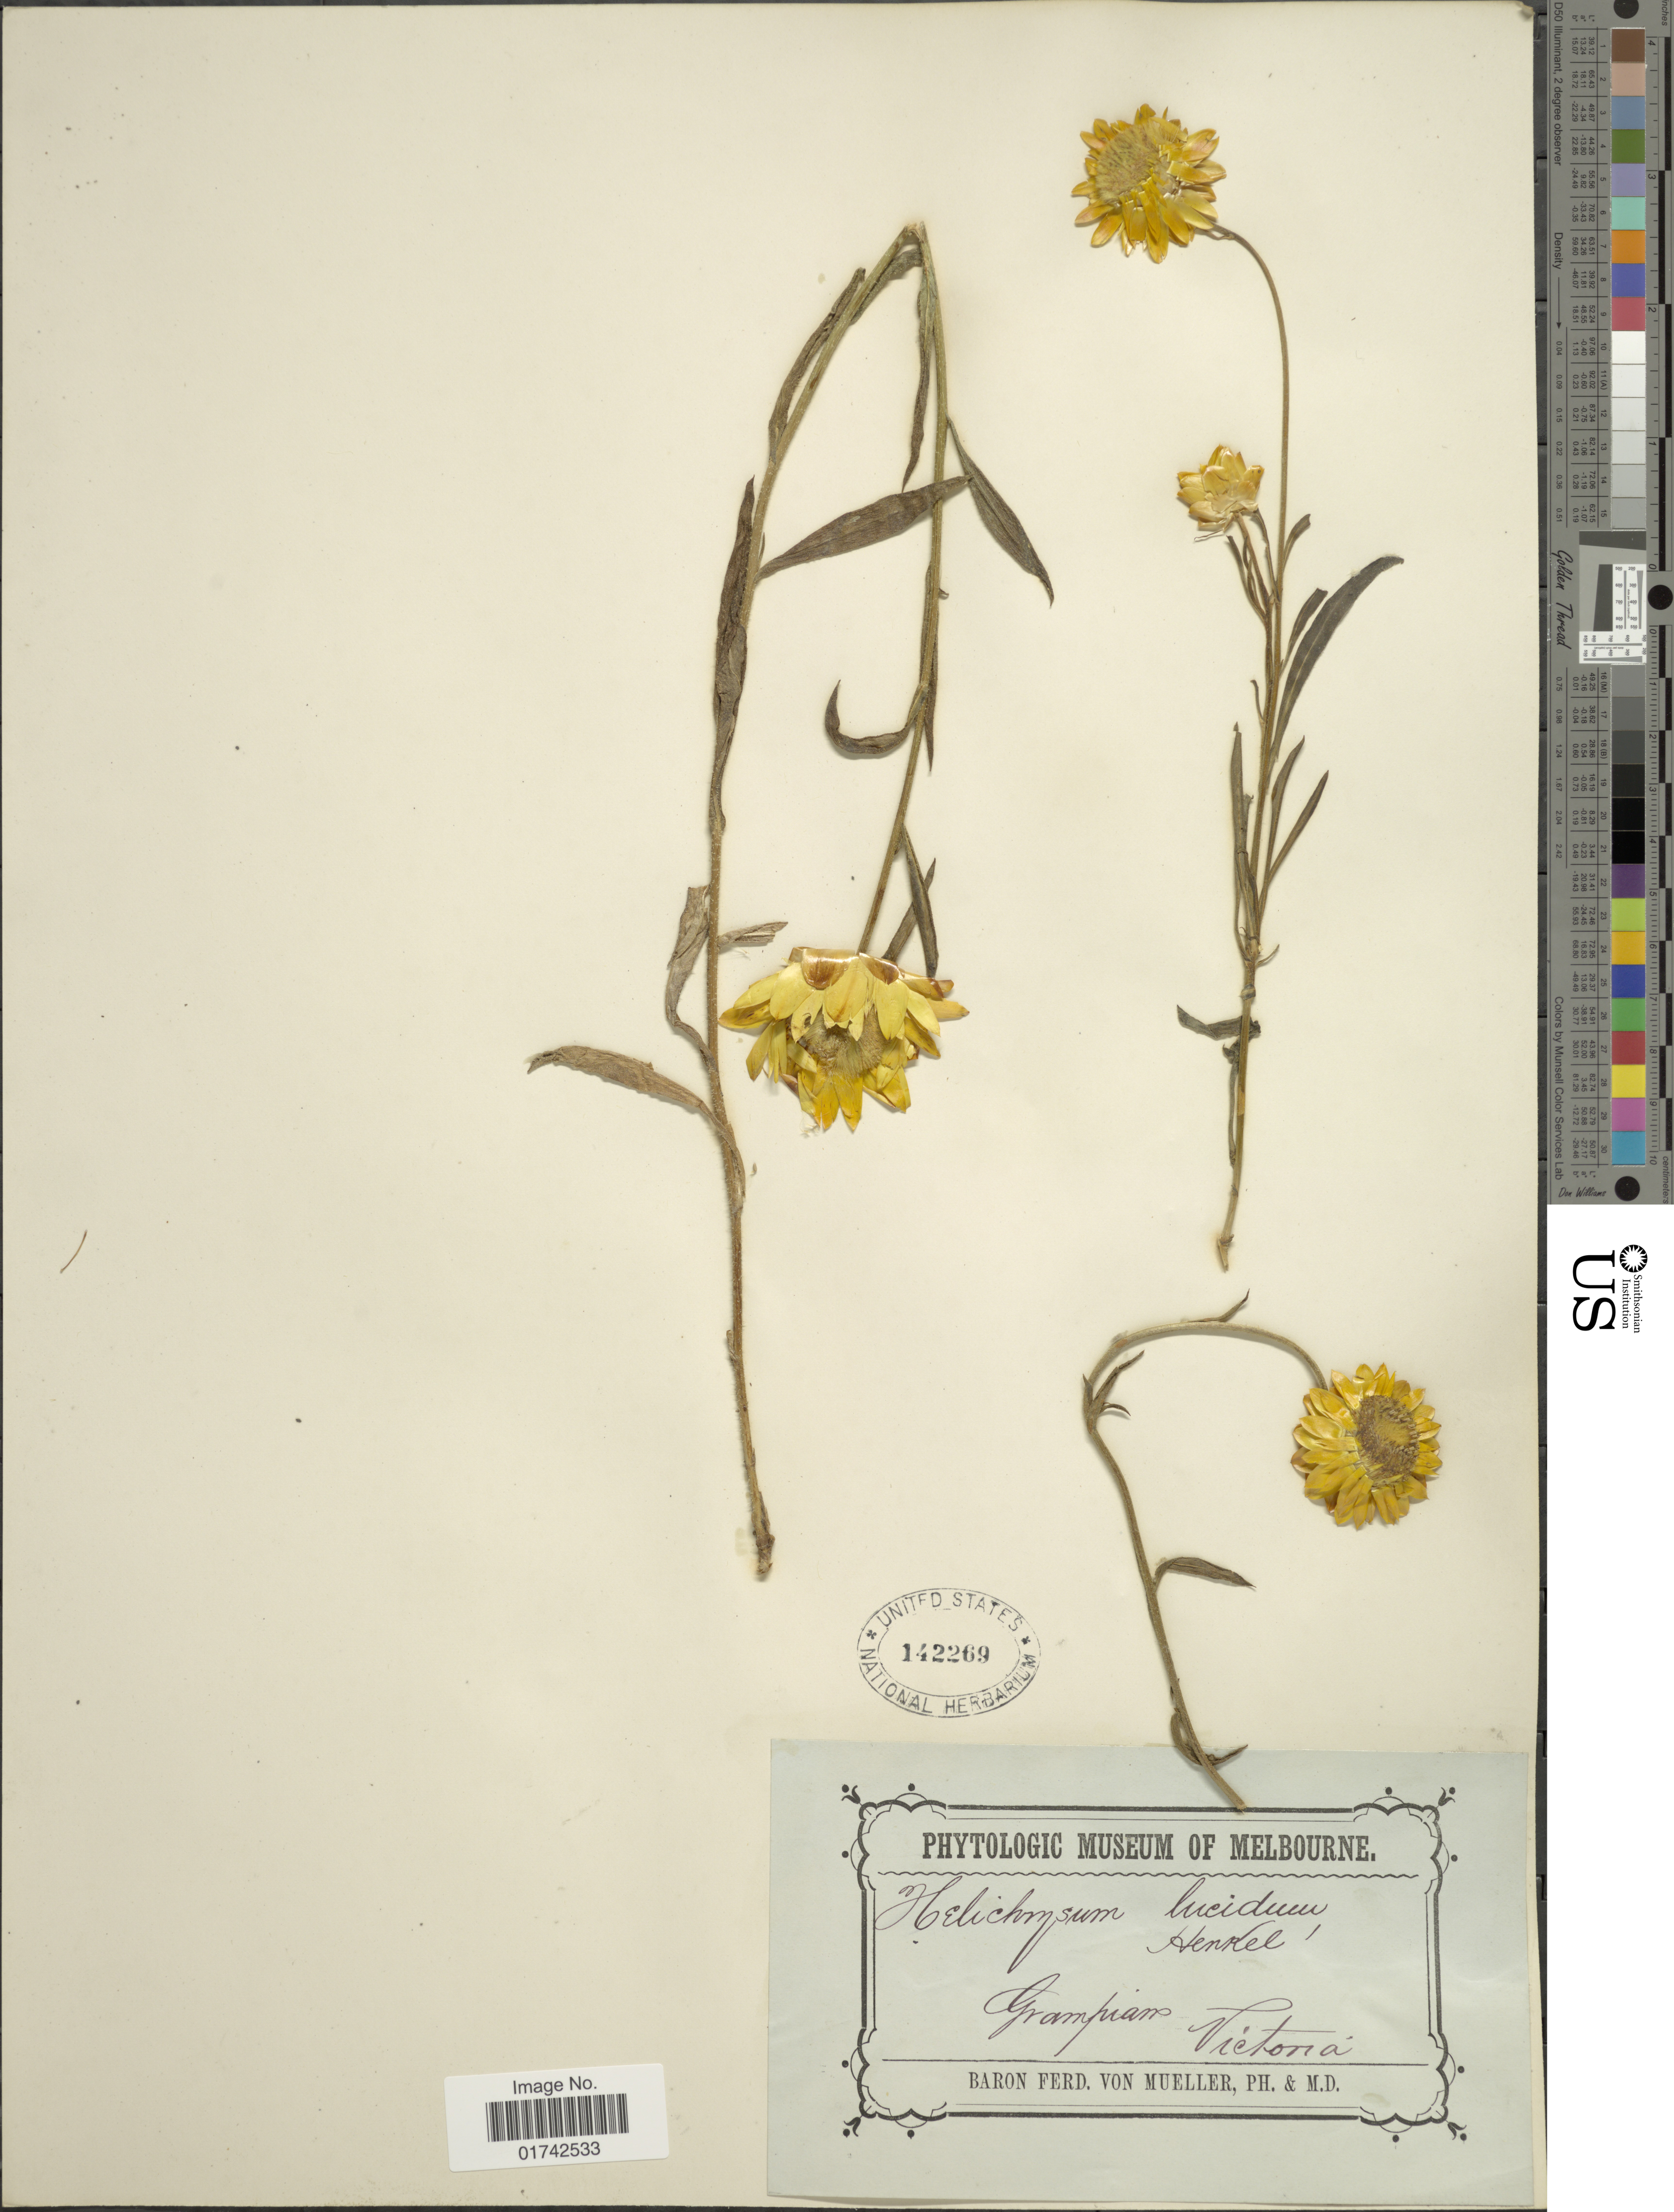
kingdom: Plantae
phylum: Tracheophyta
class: Magnoliopsida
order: Asterales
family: Asteraceae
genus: Helichrysum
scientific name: Helichrysum lucidum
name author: Henckel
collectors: F. von Mueller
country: Australia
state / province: Victoria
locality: Grampian, Victoria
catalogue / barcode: US 142269